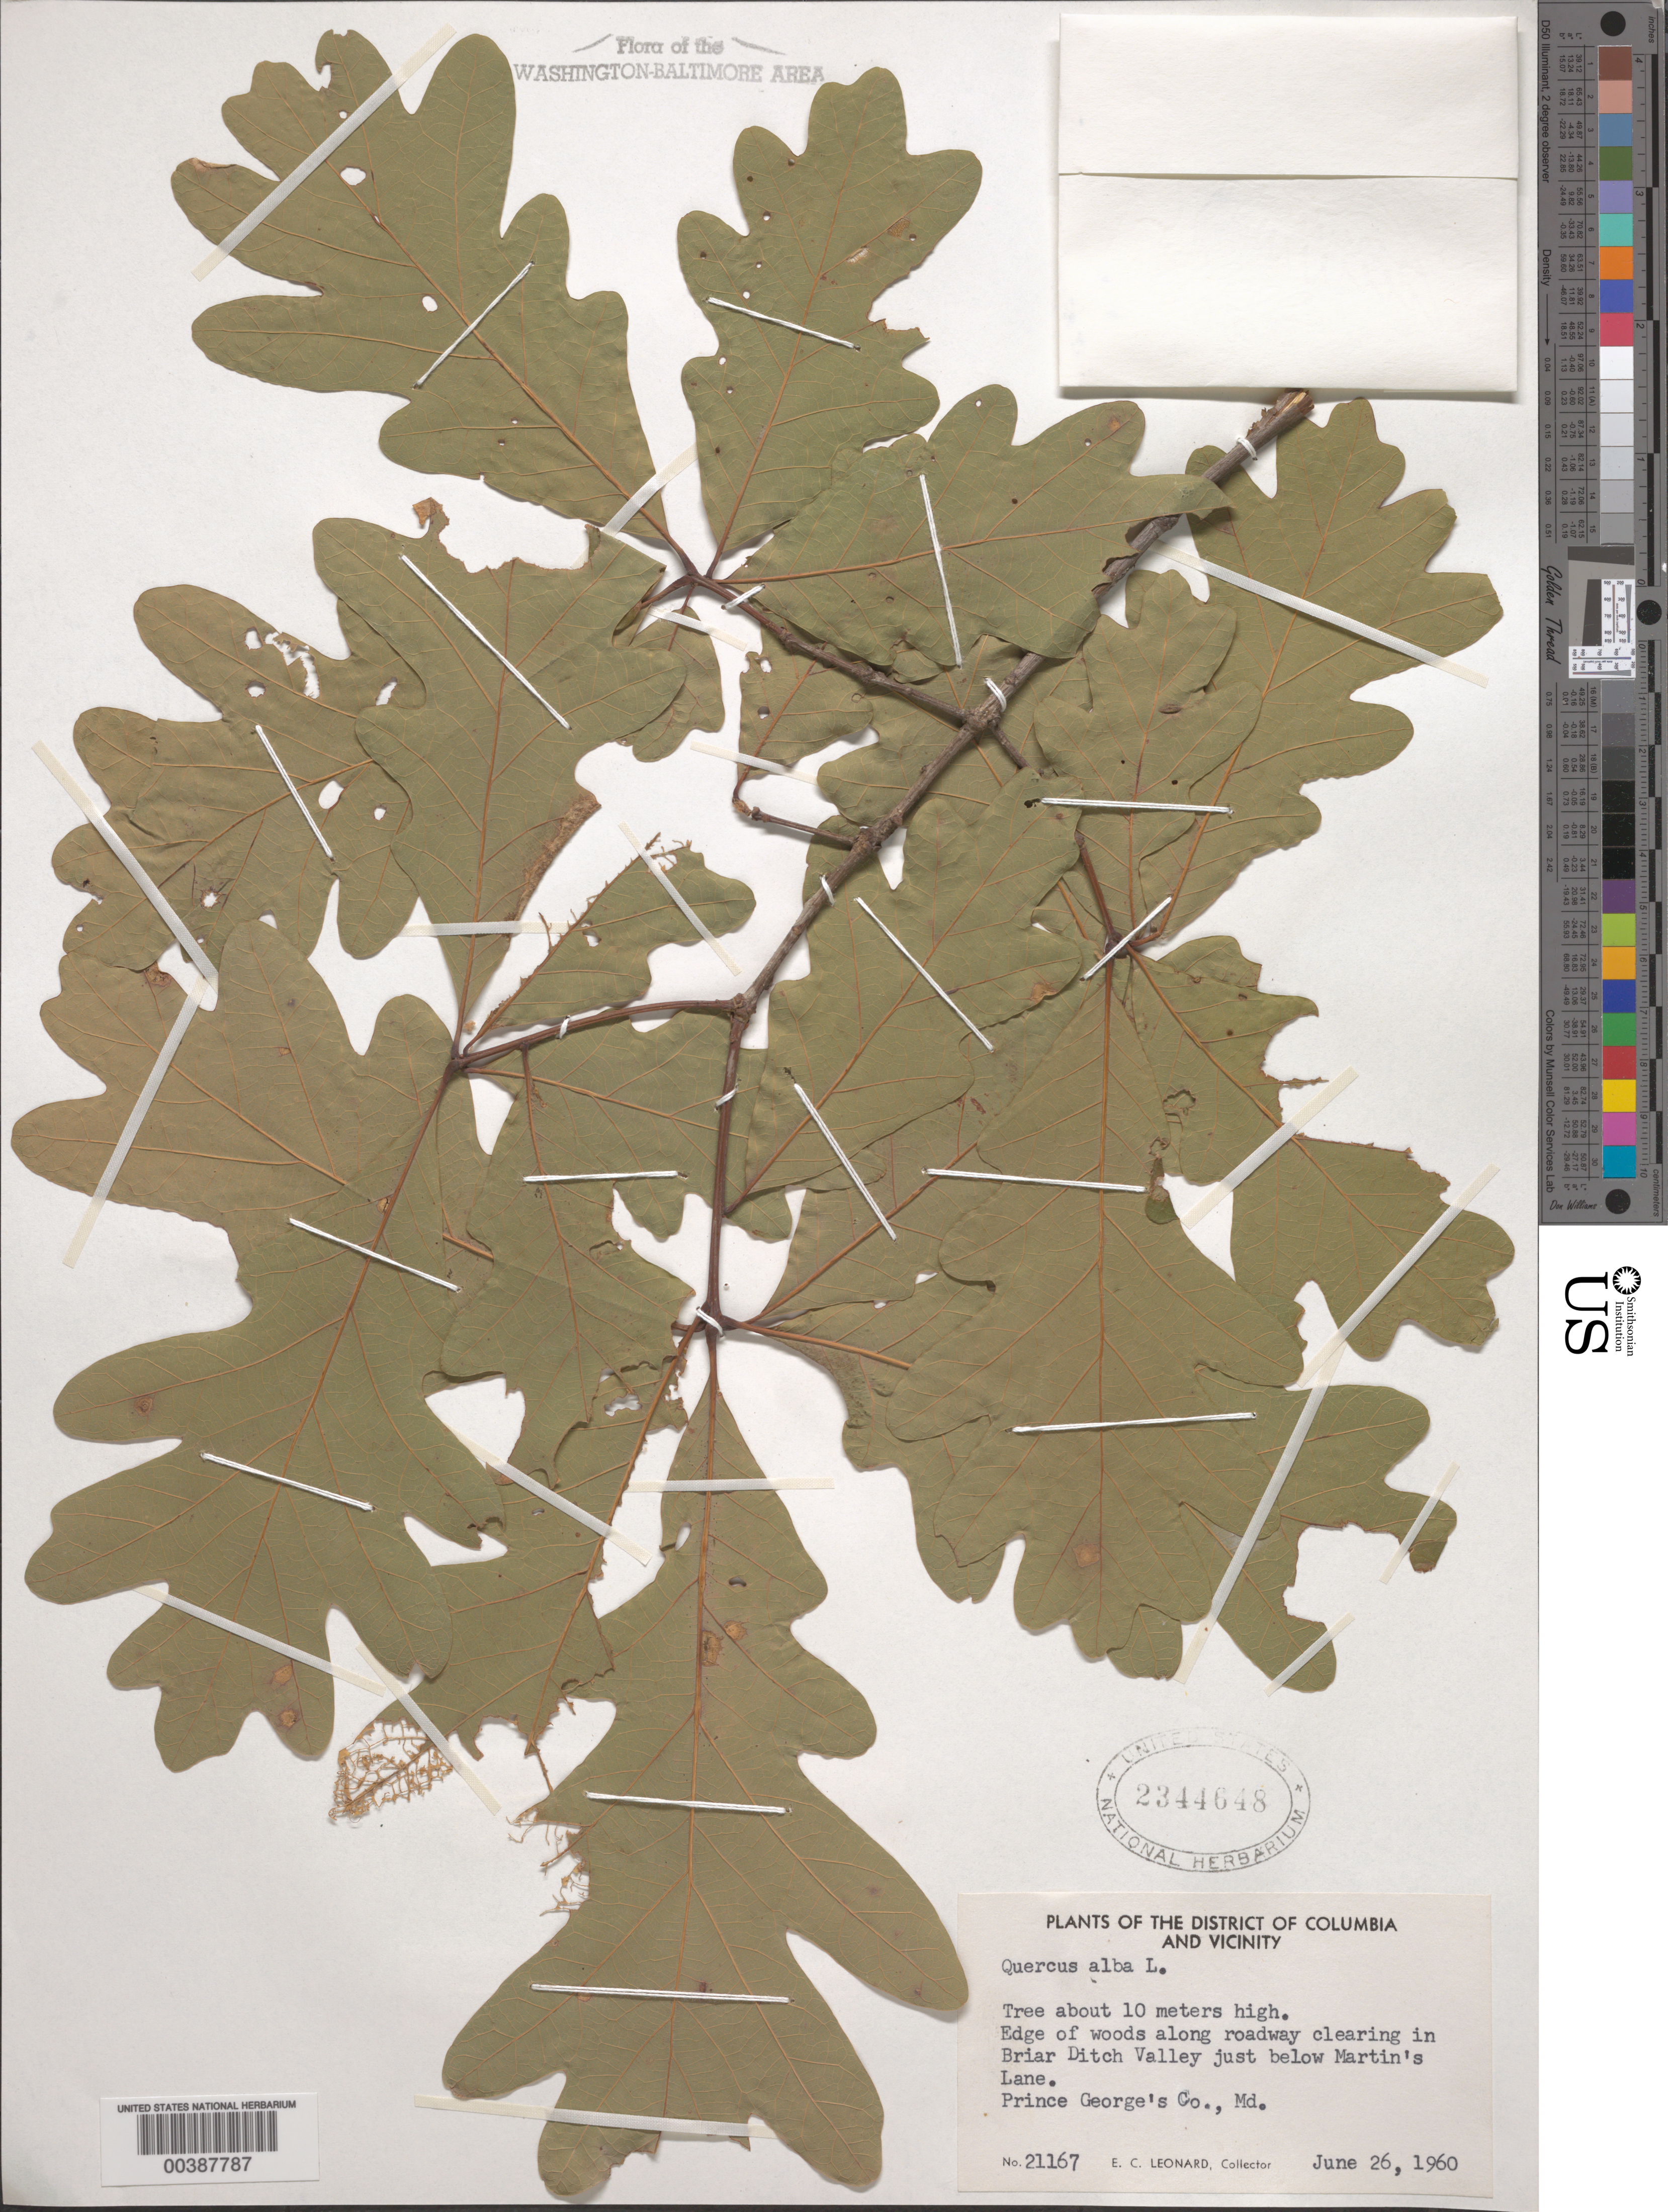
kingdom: Plantae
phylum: Tracheophyta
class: Magnoliopsida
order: Fagales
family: Fagaceae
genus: Quercus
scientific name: Quercus alba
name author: L.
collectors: E. C. Leonard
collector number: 21167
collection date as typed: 26 Jun 1960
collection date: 1960-06-26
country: United States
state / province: Maryland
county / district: Prince George's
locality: Below Martins Lane, Briar Ditch Valley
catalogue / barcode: US 2344648